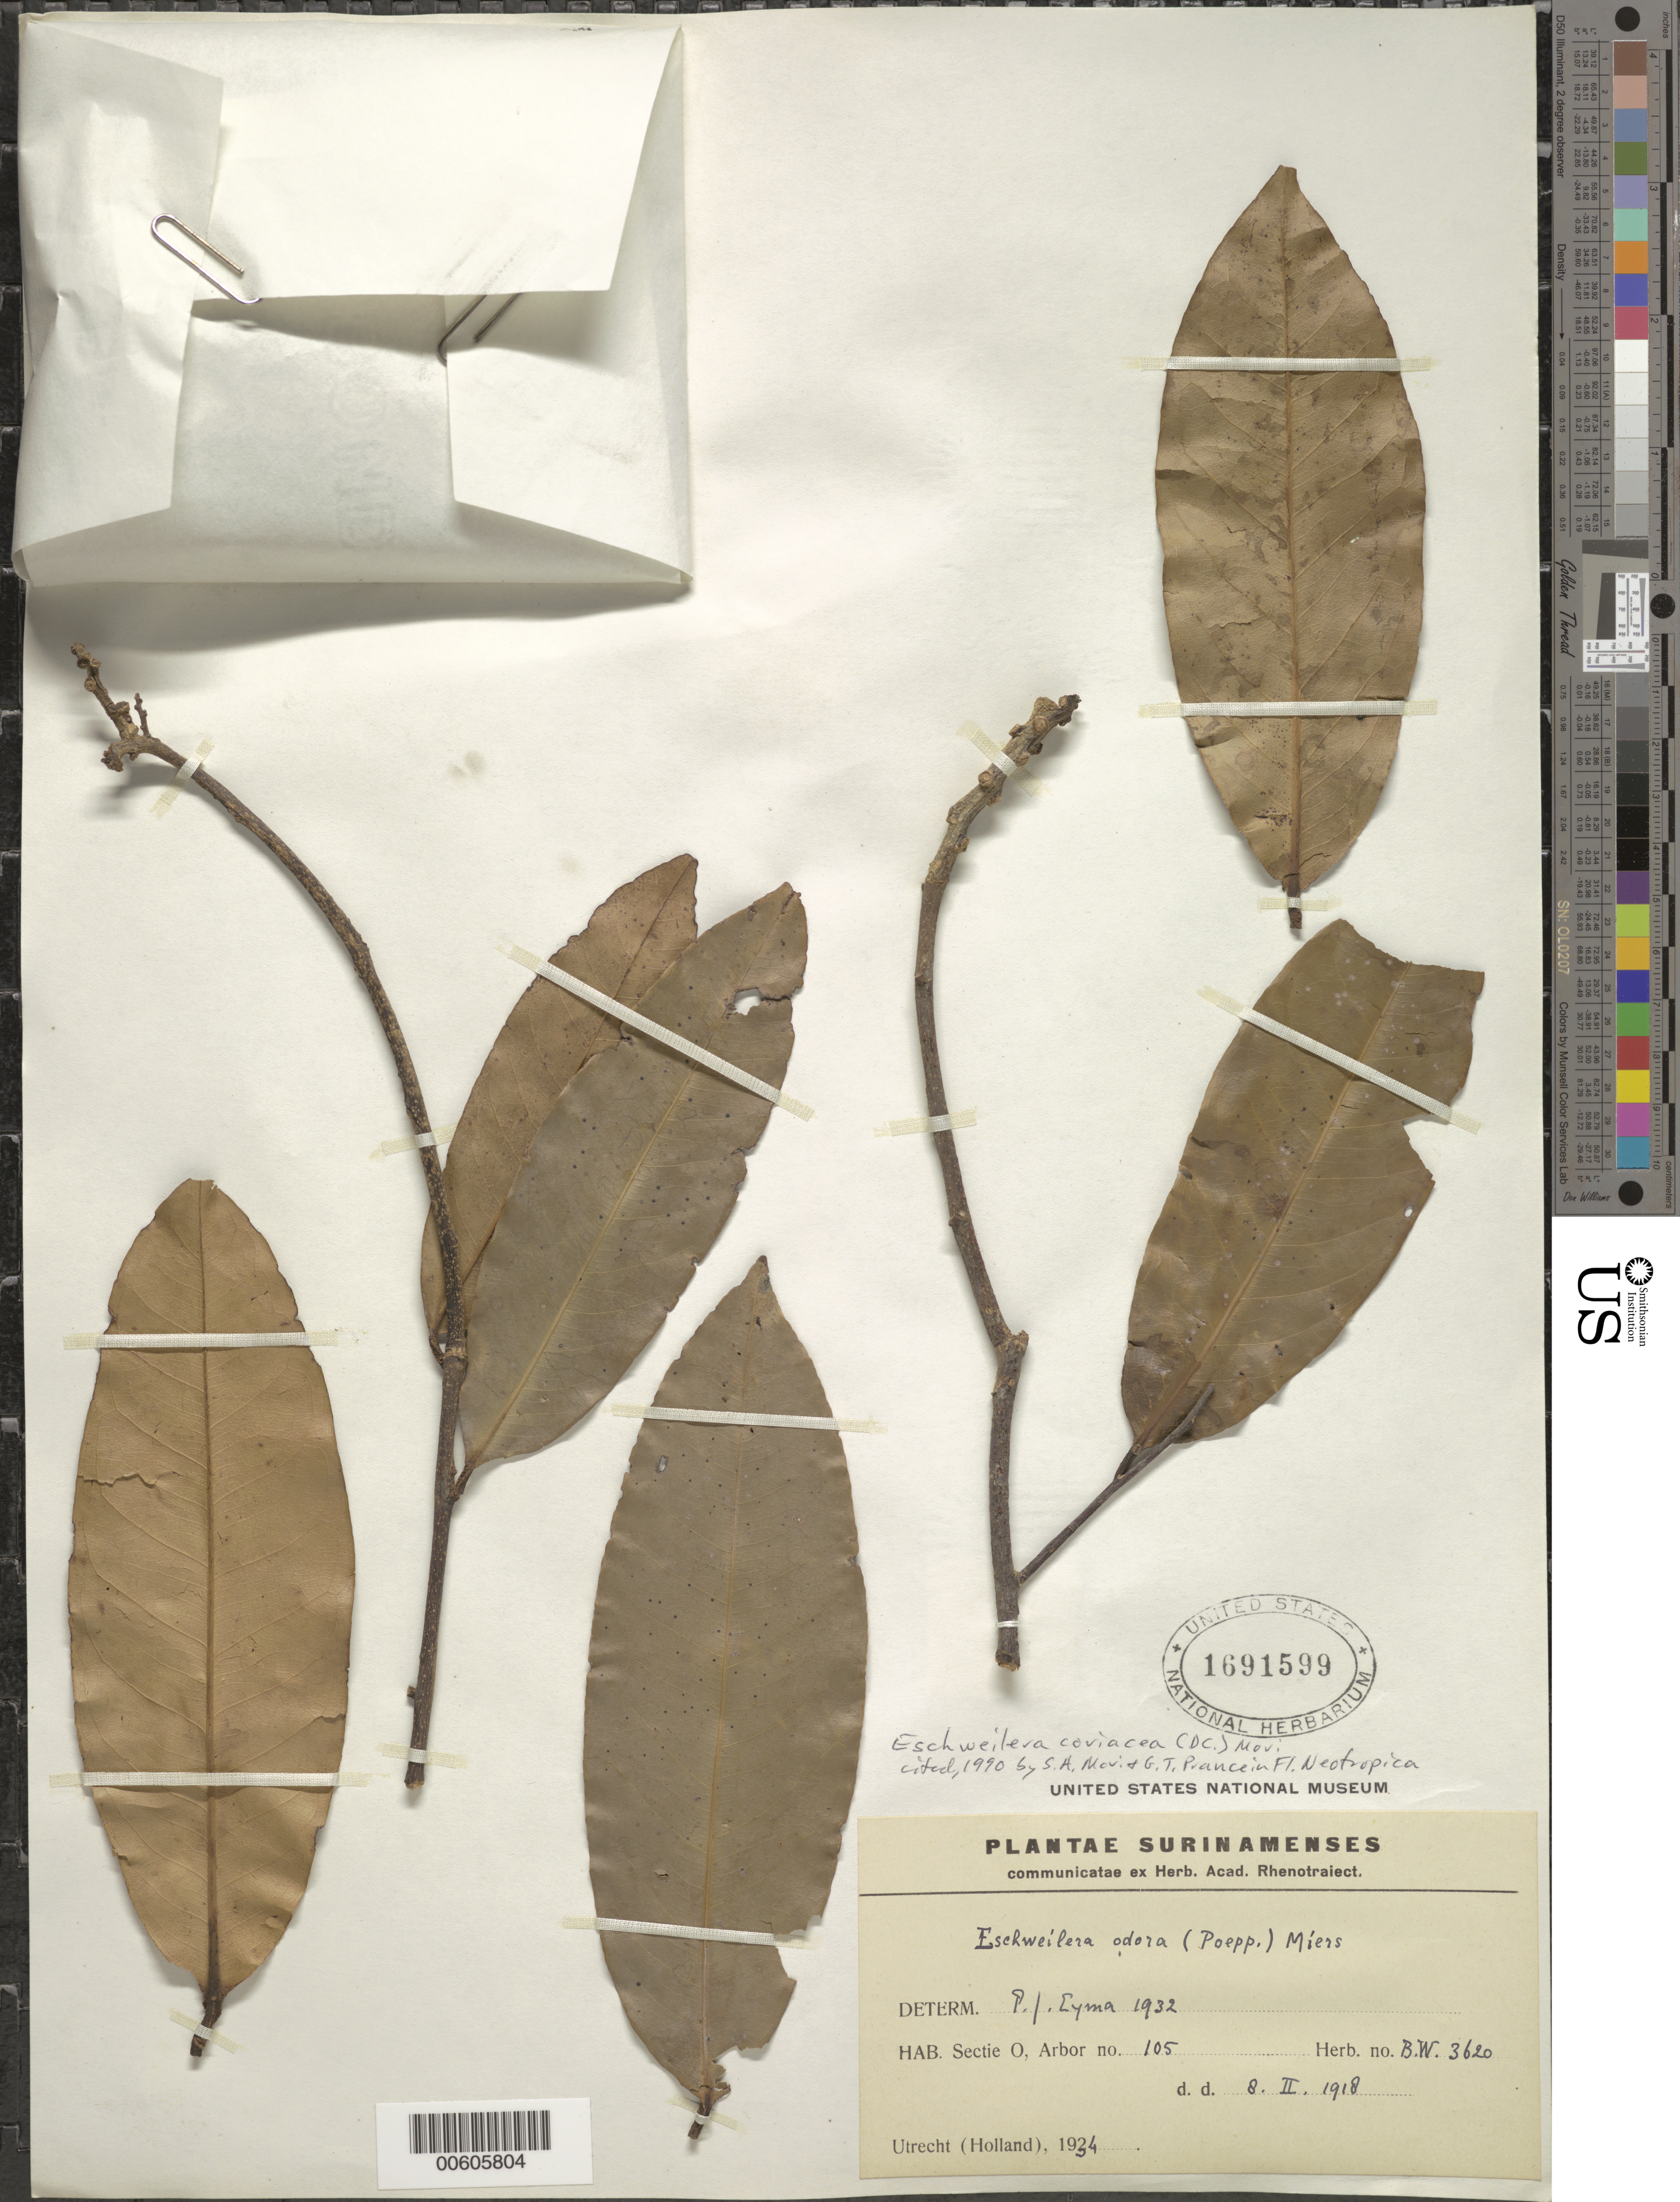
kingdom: Plantae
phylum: Tracheophyta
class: Magnoliopsida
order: Ericales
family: Lecythidaceae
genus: Eschweilera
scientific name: Eschweilera coriacea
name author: (DC.) S.A. Mori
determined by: Mori, Scott A.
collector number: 3620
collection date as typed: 8-Feb-18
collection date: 1918-02-08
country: Suriname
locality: Sectie O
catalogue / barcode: US 1691599